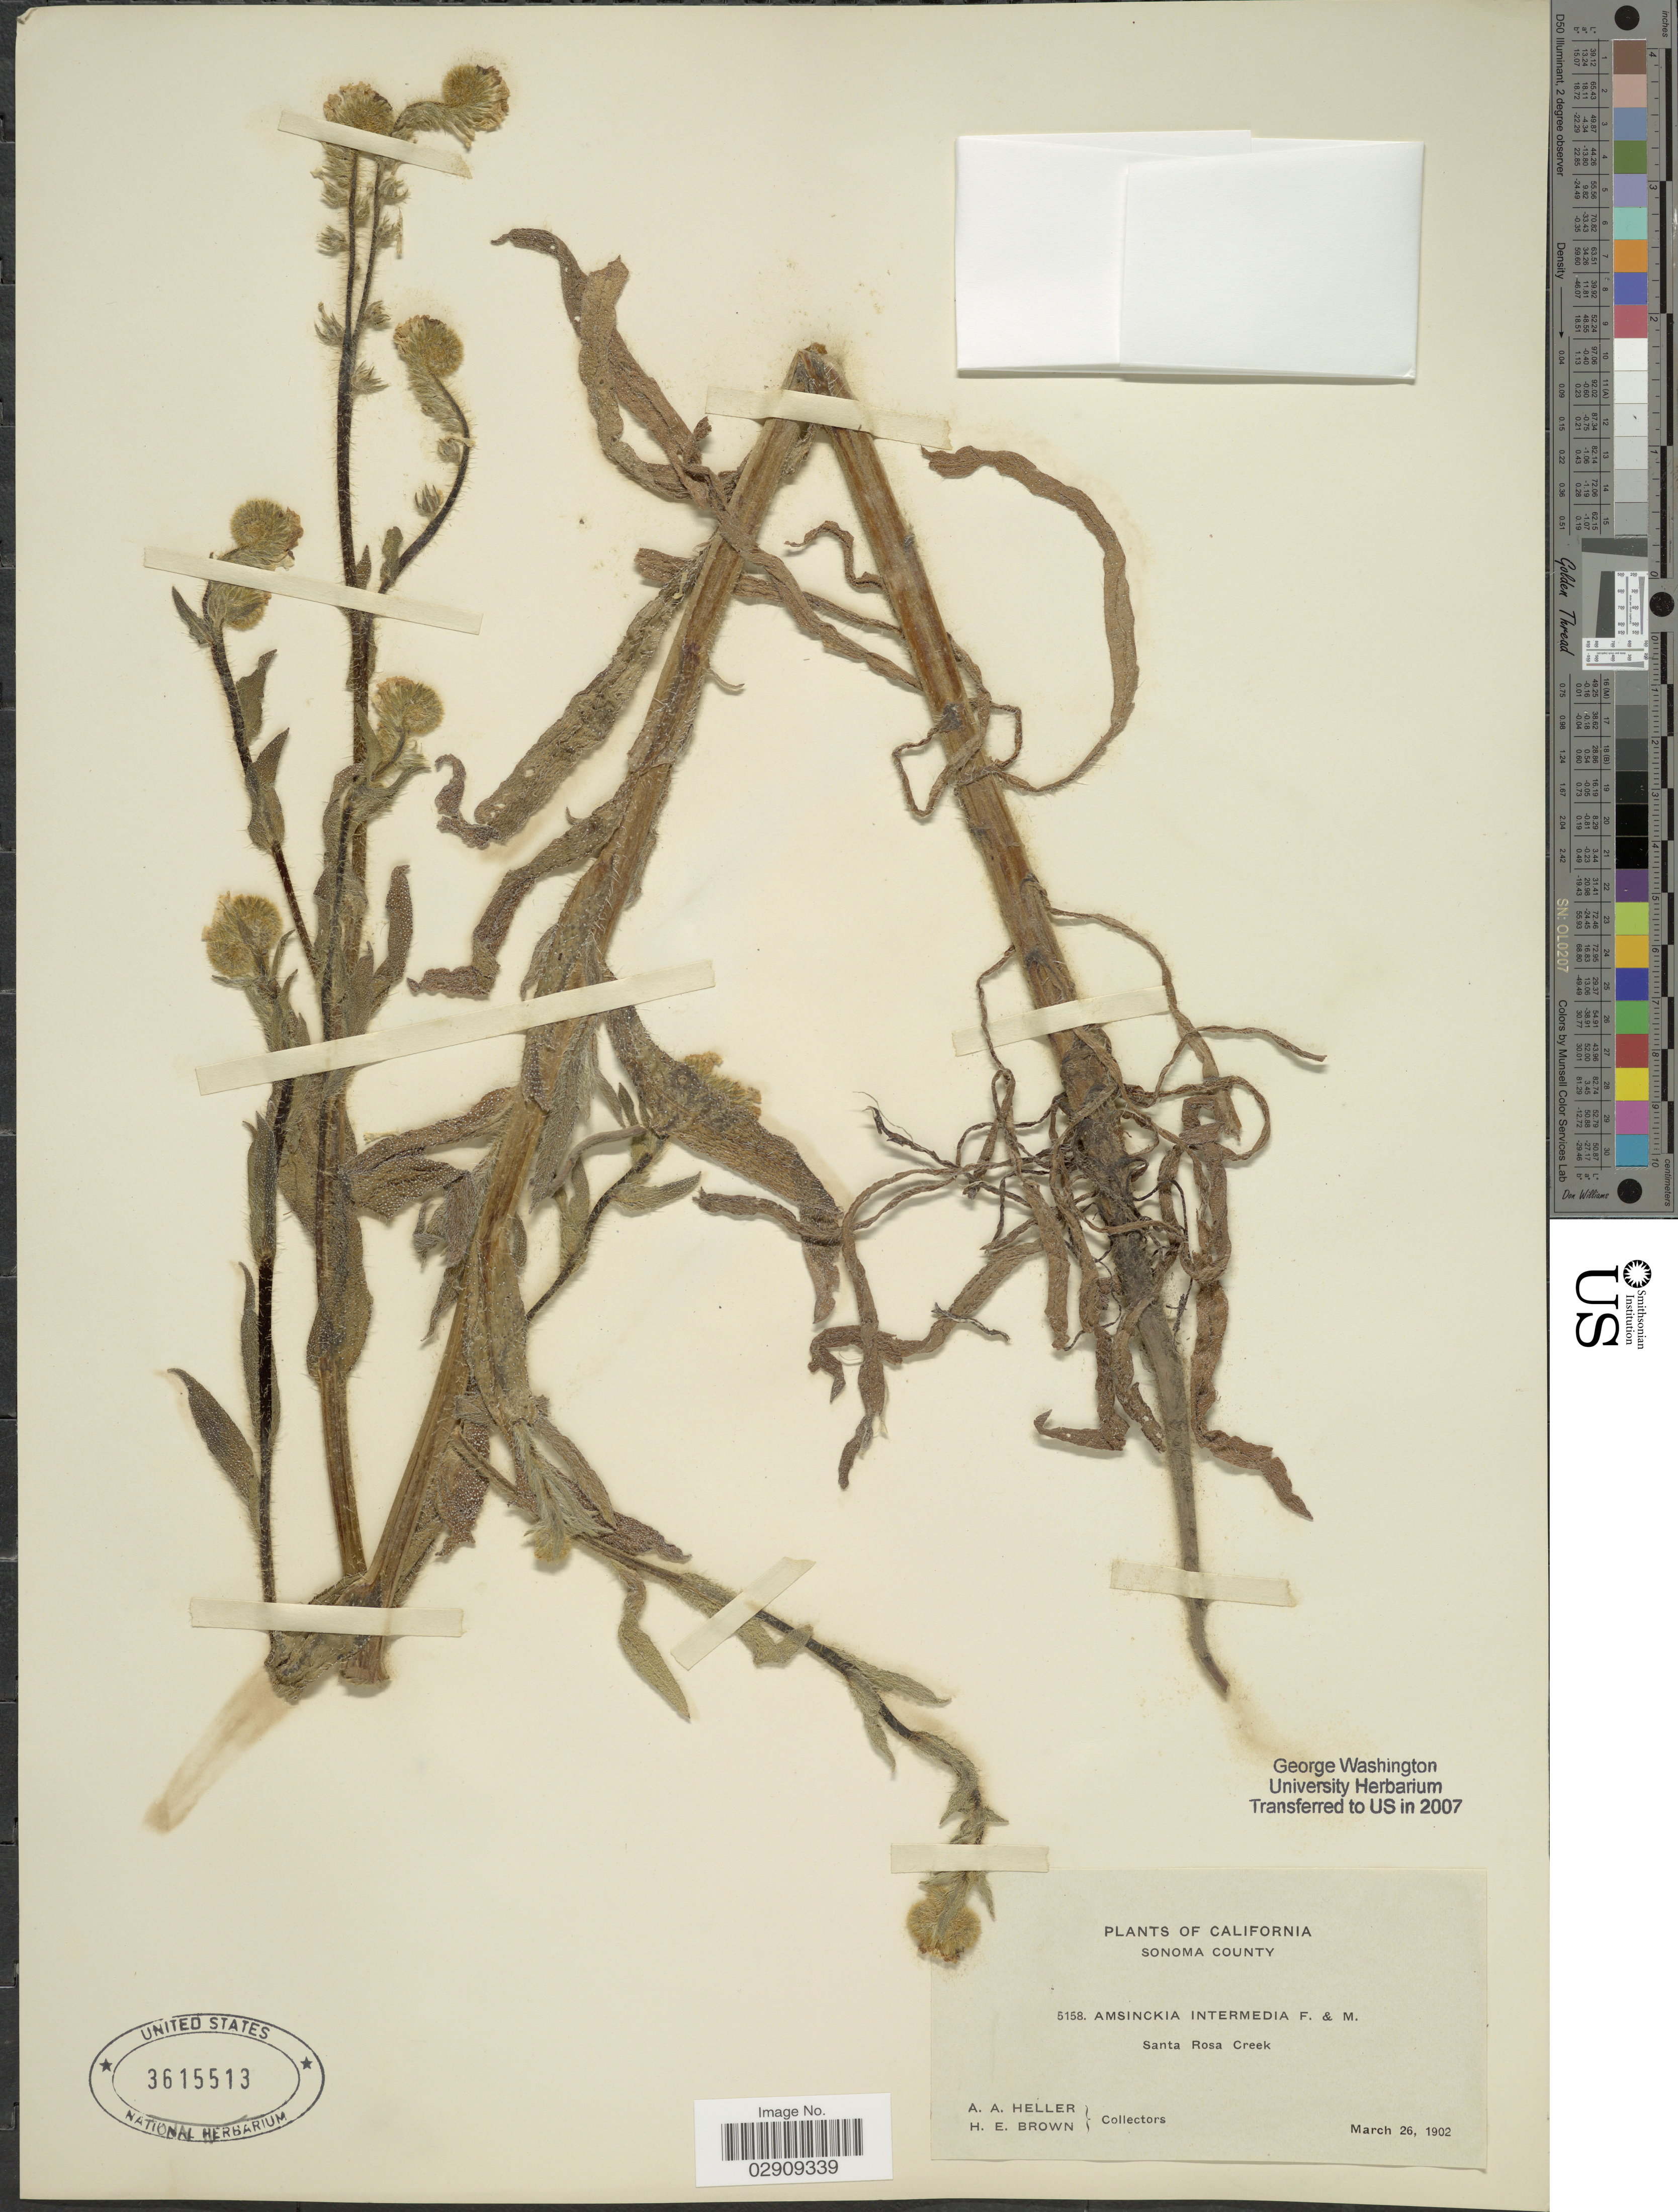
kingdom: Plantae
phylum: Tracheophyta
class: Magnoliopsida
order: Boraginales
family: Boraginaceae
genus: Amsinckia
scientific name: Amsinckia menziesii var. intermedia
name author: (Fisch. & C.A. Mey.) Ganders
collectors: A. A. Heller & H. E. Brown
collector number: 5158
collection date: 1902-03-26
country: United States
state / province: California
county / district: Sonoma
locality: Sonoma County. Santa Rosa Creek.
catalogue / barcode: US 3615513